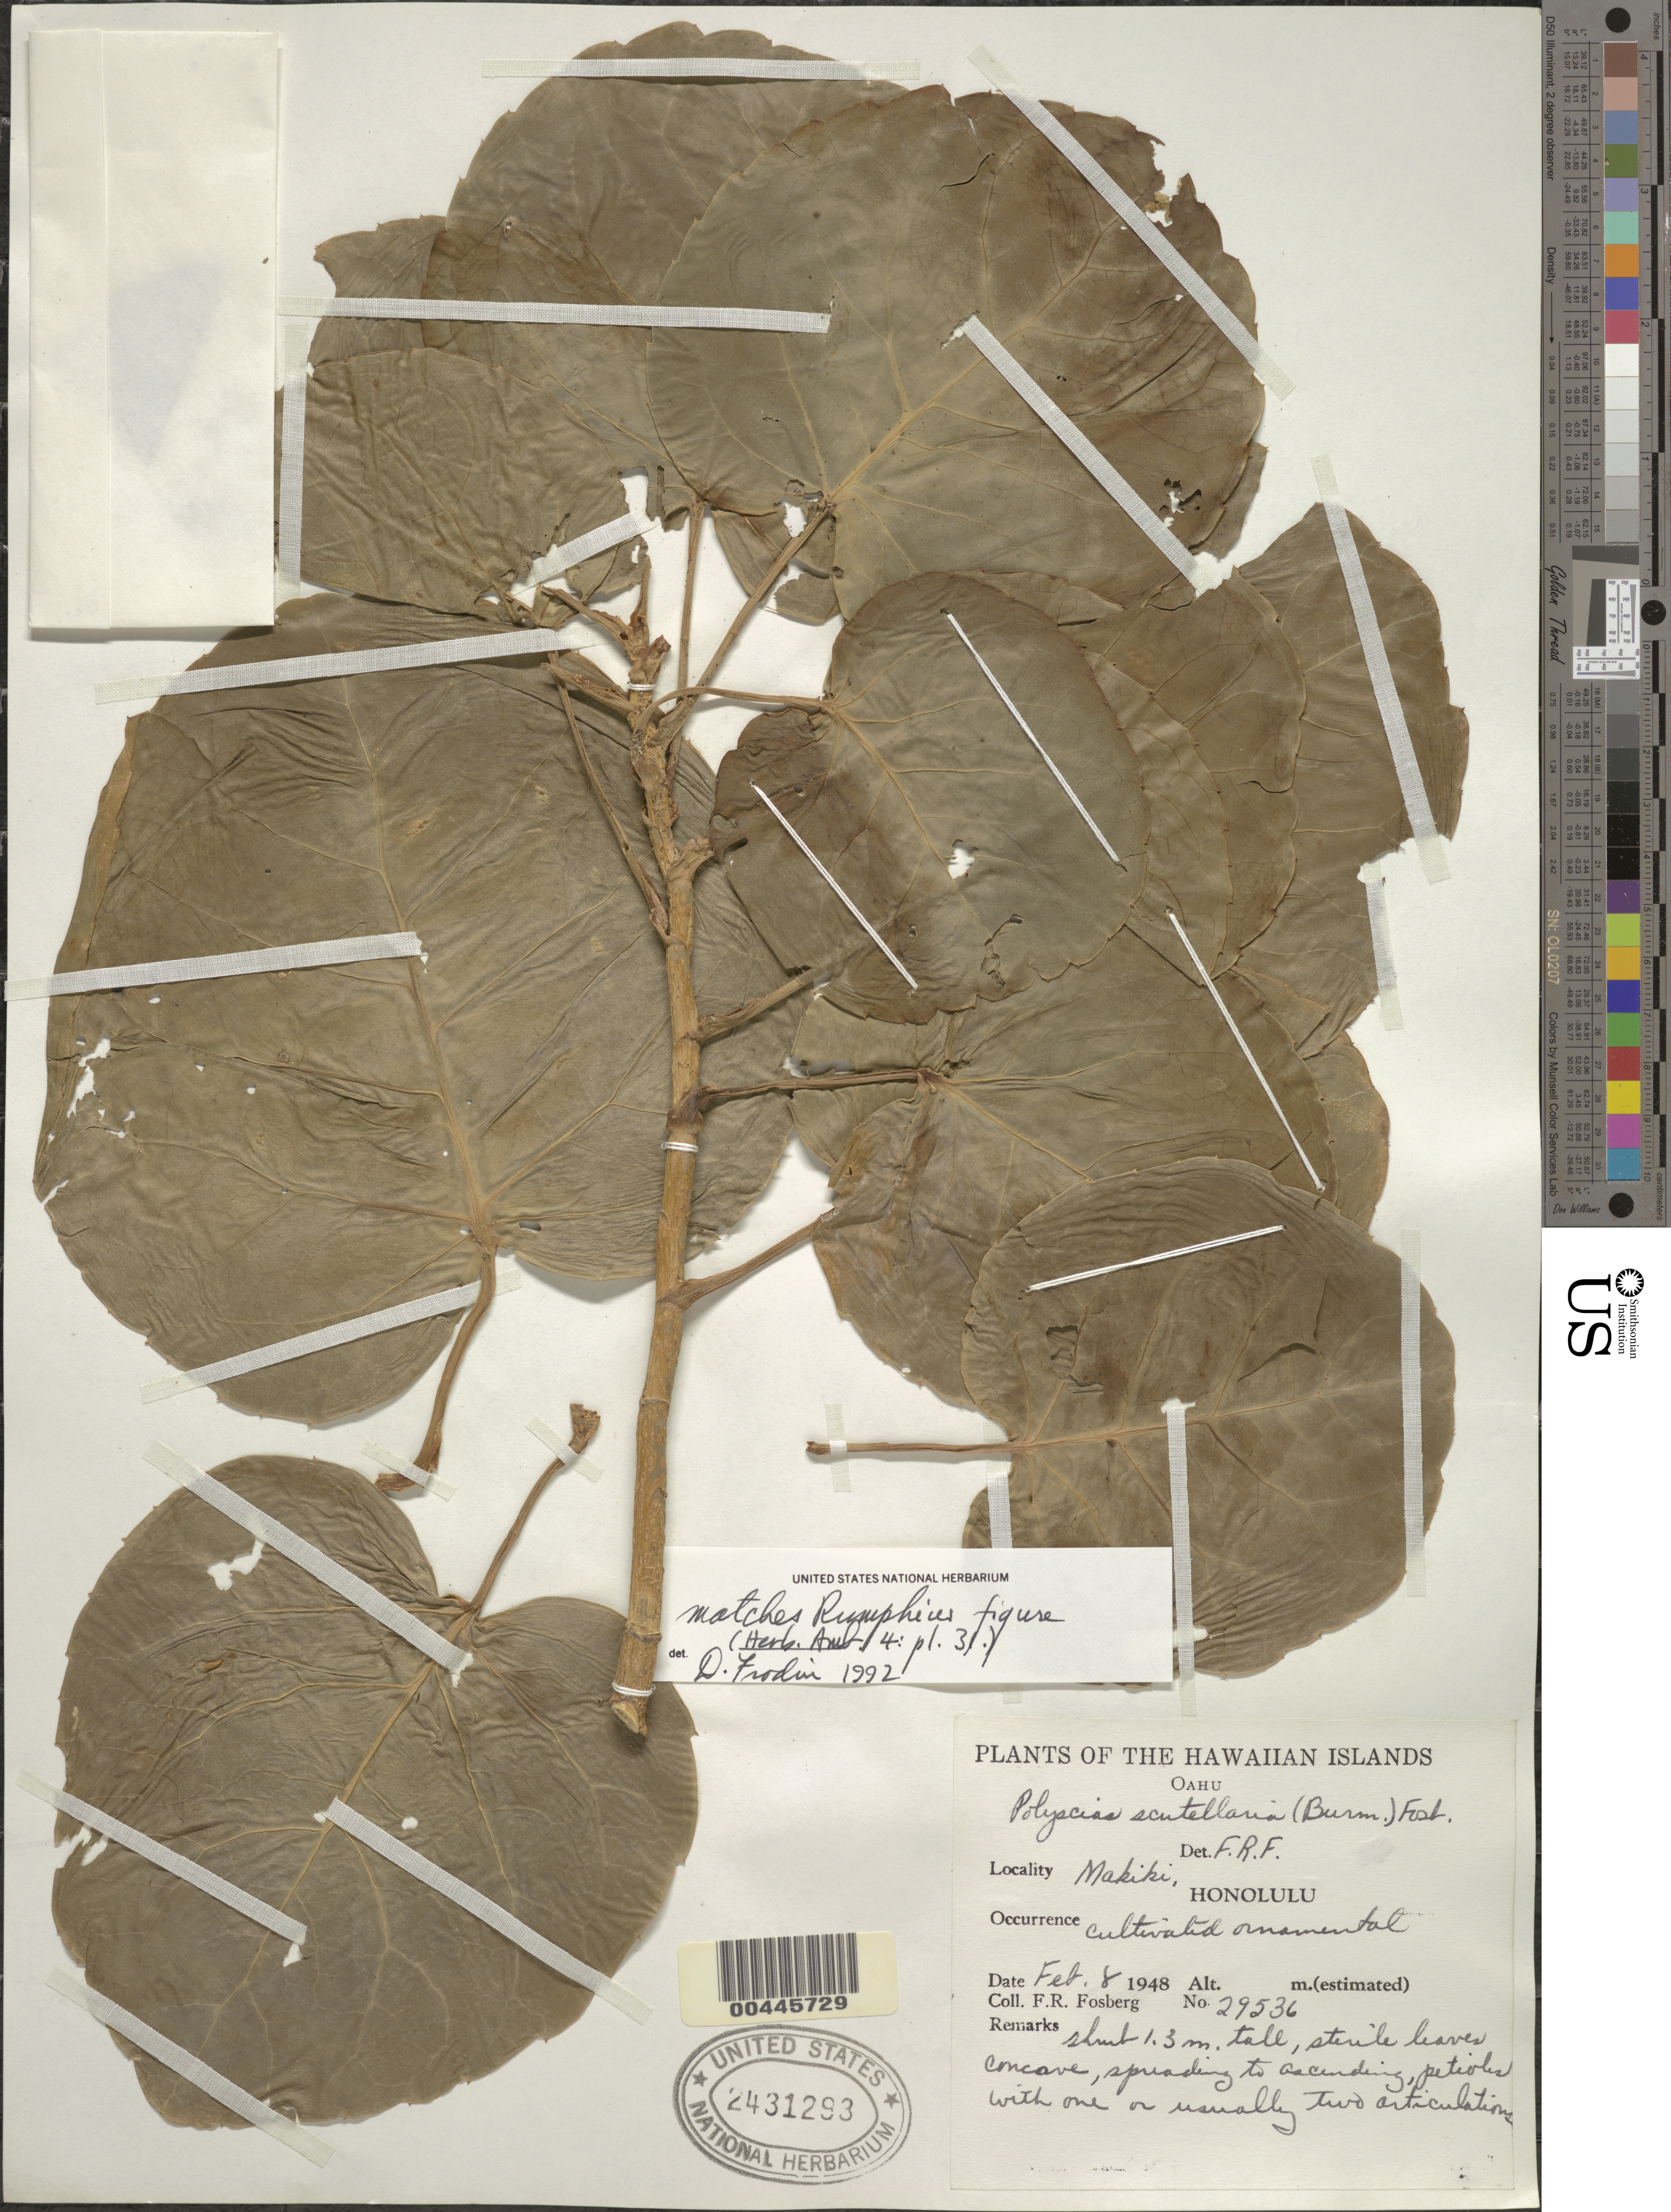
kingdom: Plantae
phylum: Tracheophyta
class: Magnoliopsida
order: Apiales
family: Araliaceae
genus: Polyscias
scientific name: Polyscias scutellaria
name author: (Burm. f.) Fosberg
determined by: Fosberg, F. R.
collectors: F. R. Fosberg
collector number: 29536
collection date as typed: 8 Feb 1948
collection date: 1948-02-08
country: United States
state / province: Hawaii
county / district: Honolulu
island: Oahu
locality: Makiki, Honolulu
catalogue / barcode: US 2431293